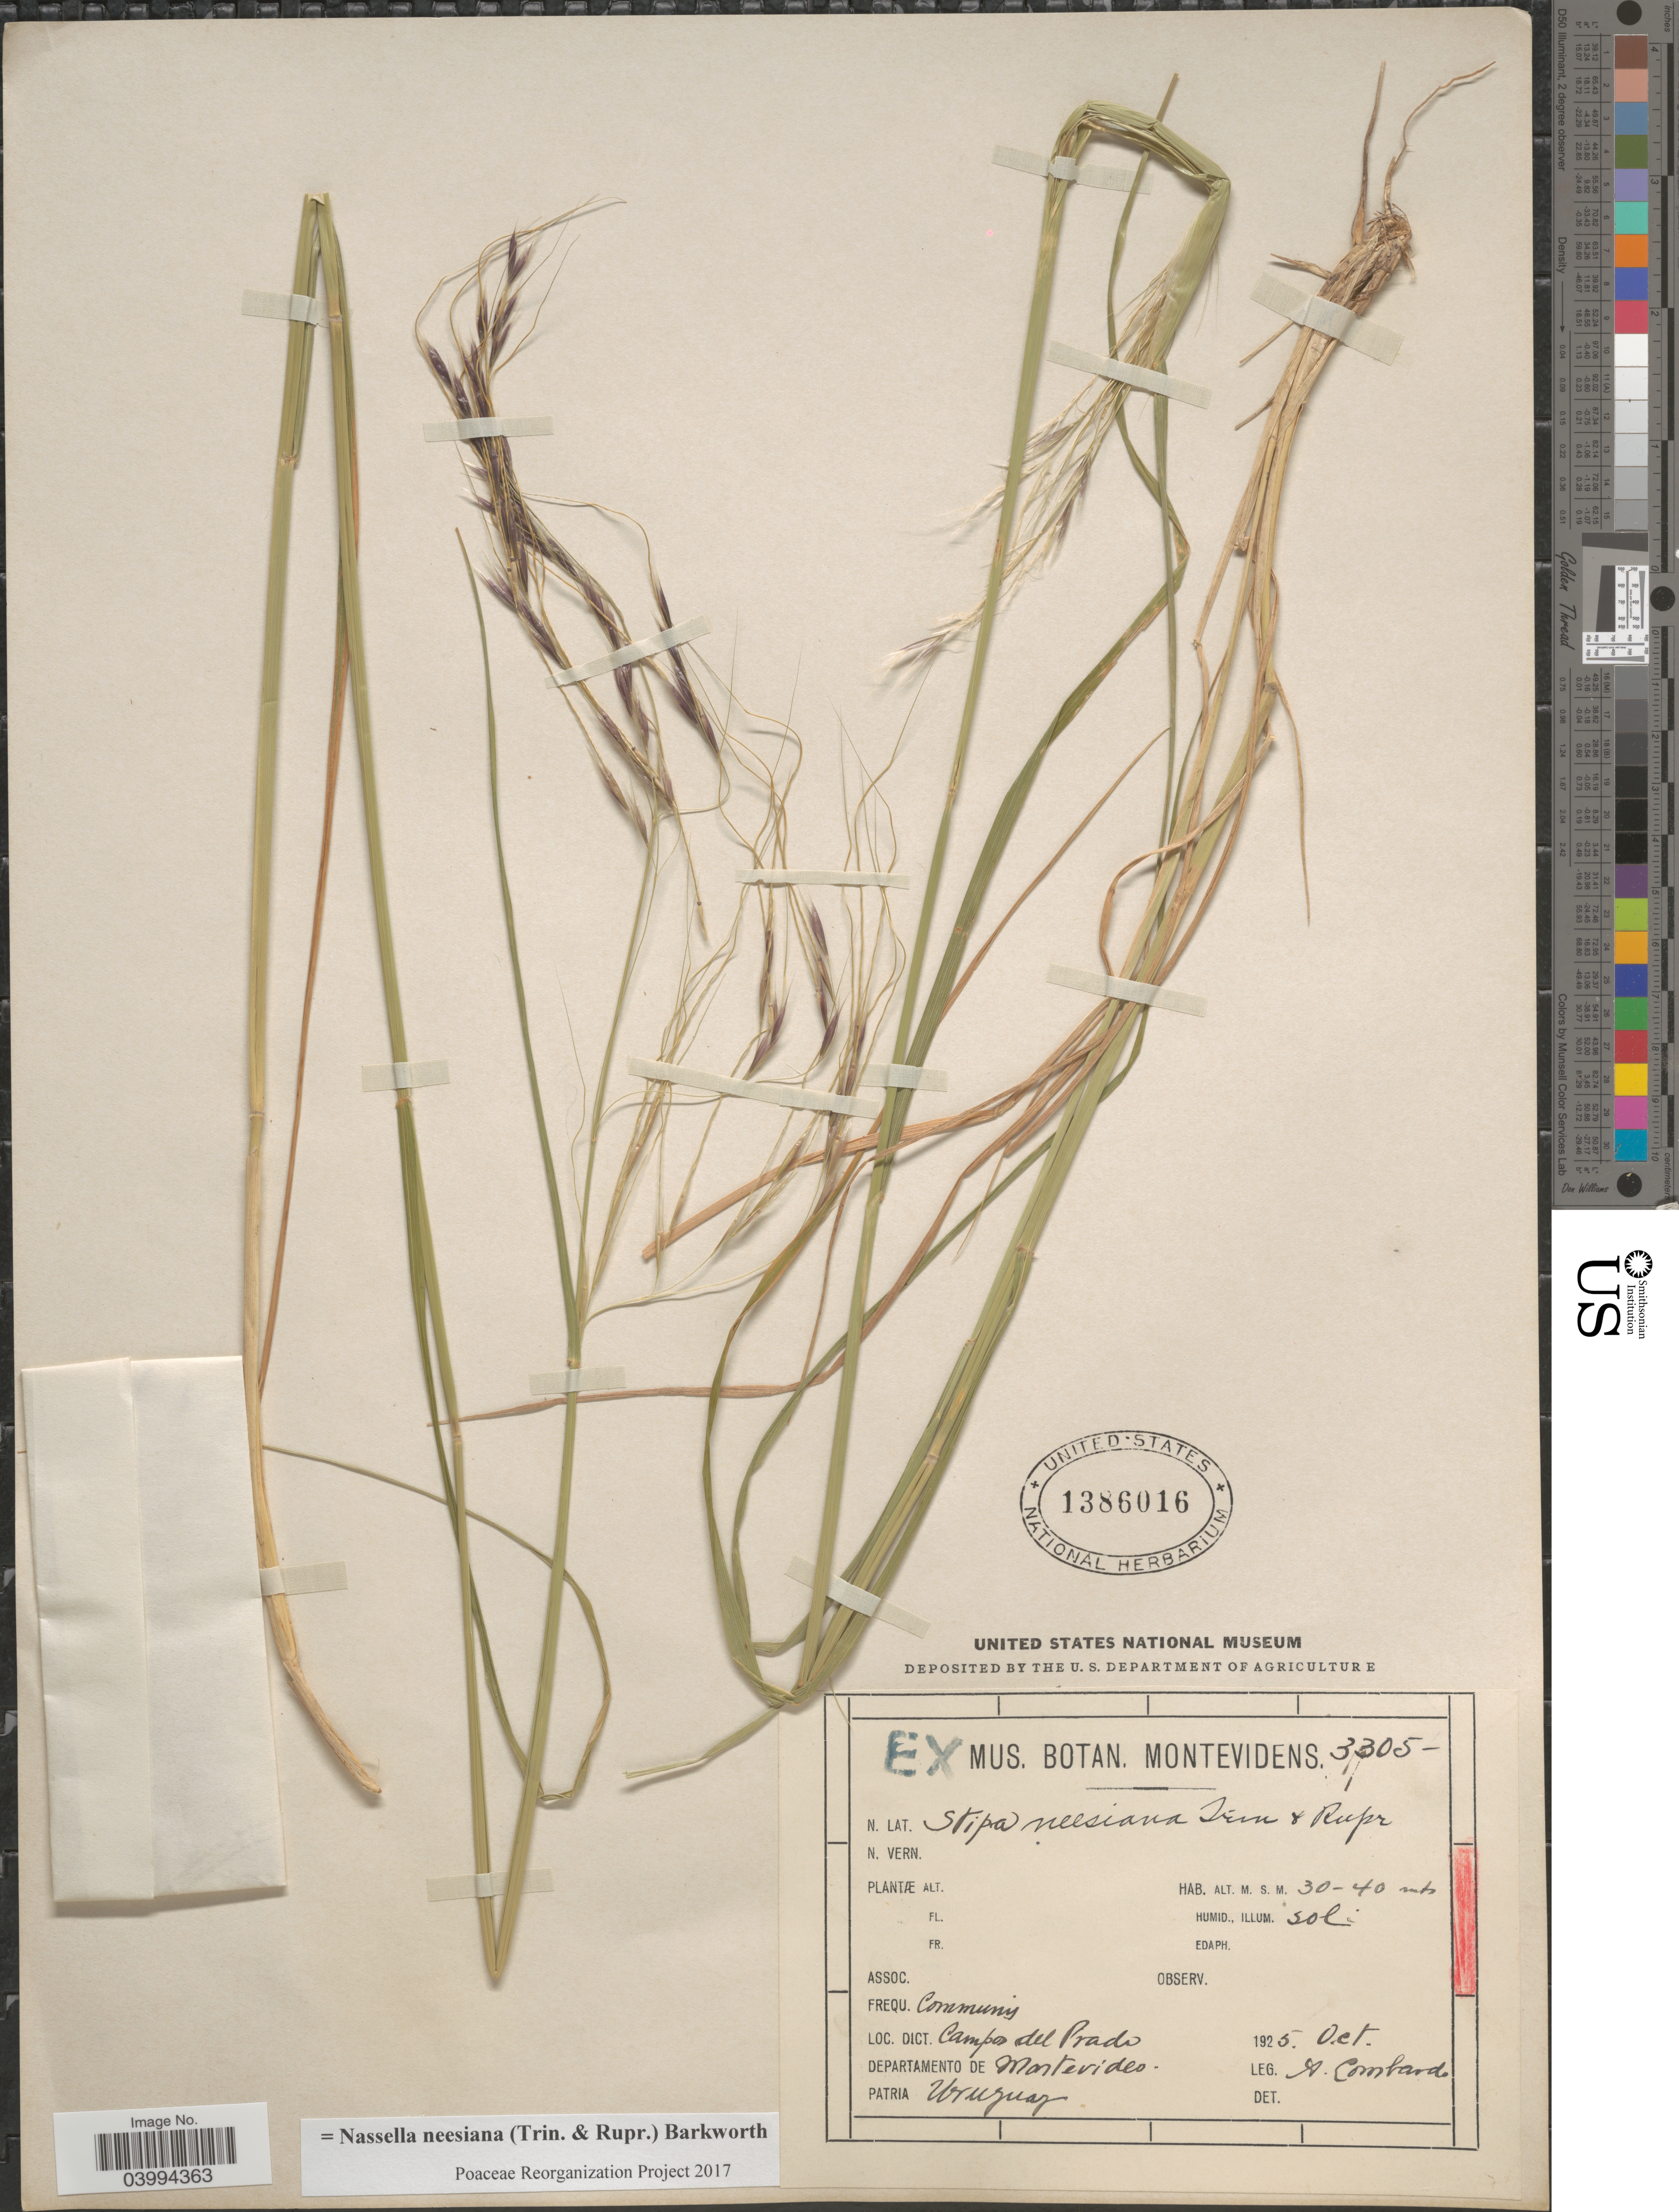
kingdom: Plantae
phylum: Tracheophyta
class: Liliopsida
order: Poales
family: Poaceae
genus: Nassella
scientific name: Nassella neesiana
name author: (Trin. & Rupr.) Barkworth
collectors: A. Lombardo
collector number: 3305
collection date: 1925-10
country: Uruguay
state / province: Montevideo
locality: Loc. Dict. Campos del Prado. Departamento de Montevideo.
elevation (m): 30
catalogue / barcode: US 1386016